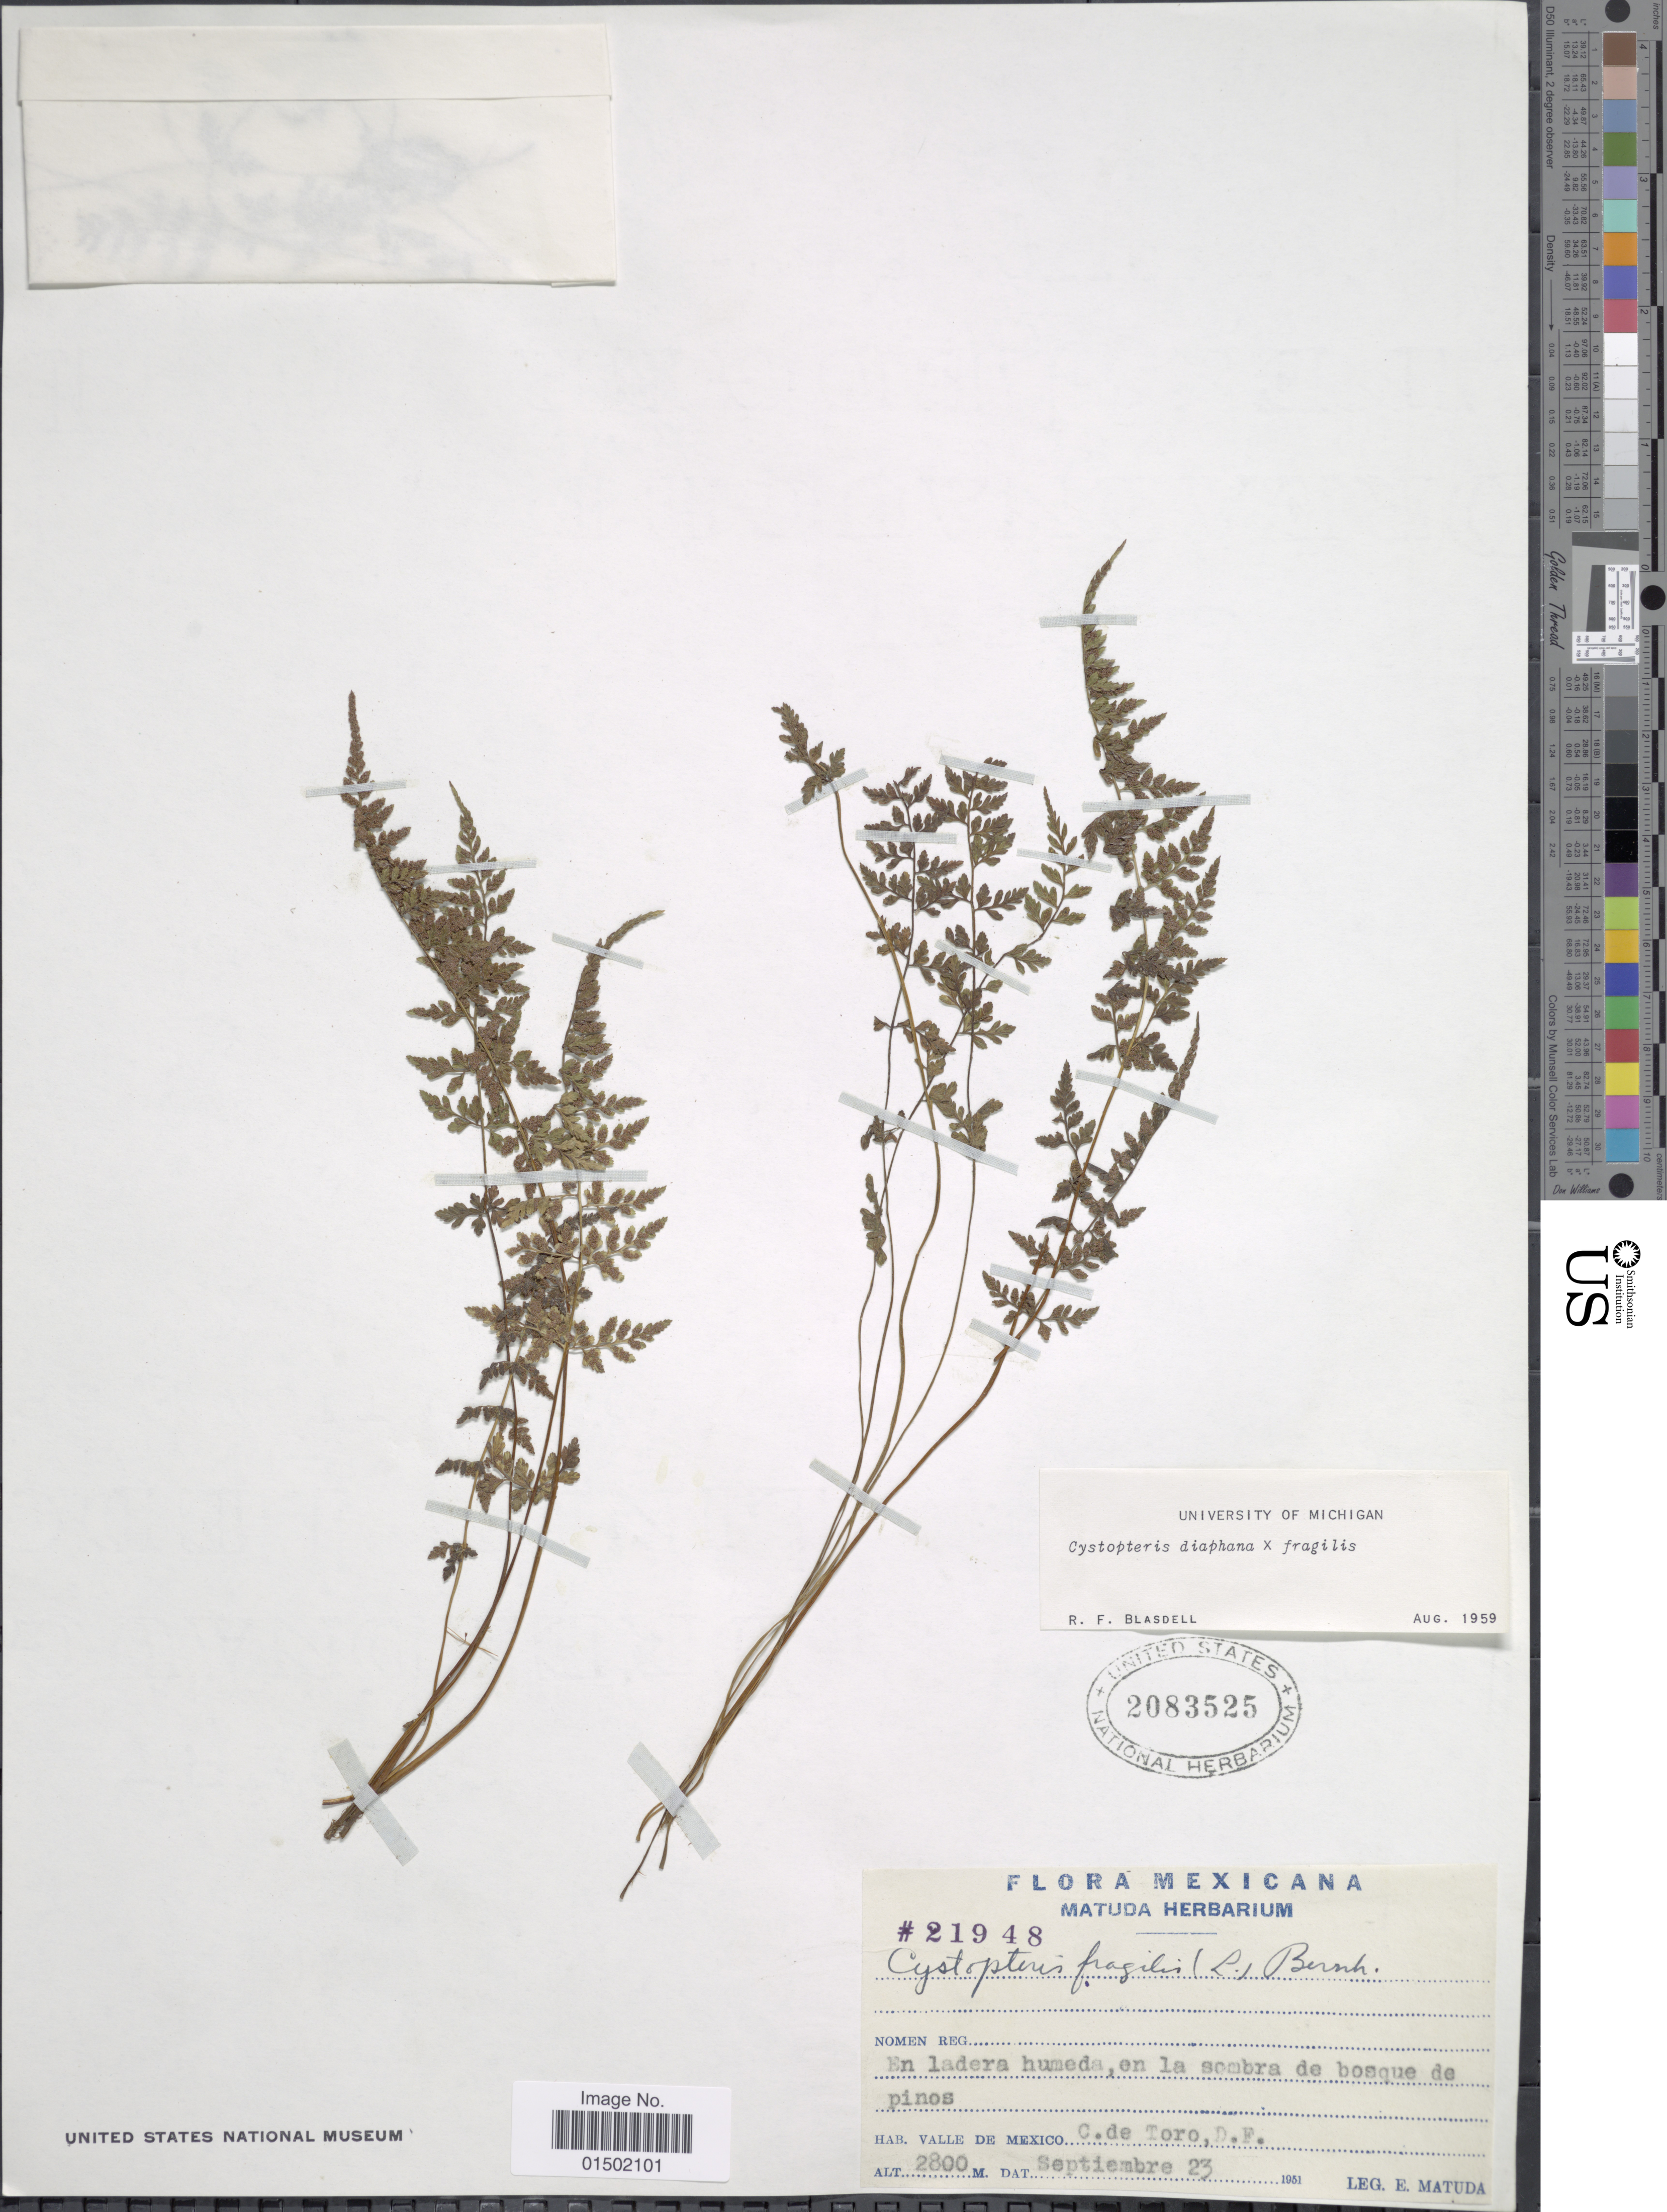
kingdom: Plantae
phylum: Tracheophyta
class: Polypodiopsida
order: Polypodiales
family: Cystopteridaceae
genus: Cystopteris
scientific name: Cystopteris diaphana x C. fragilis (L.) Bernh.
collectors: E. Matuda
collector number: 21948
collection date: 1951-09-23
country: Mexico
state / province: Distrito Federal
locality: Valle de Mexico. C. de Toro, D. F.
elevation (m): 2800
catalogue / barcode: US 2083525